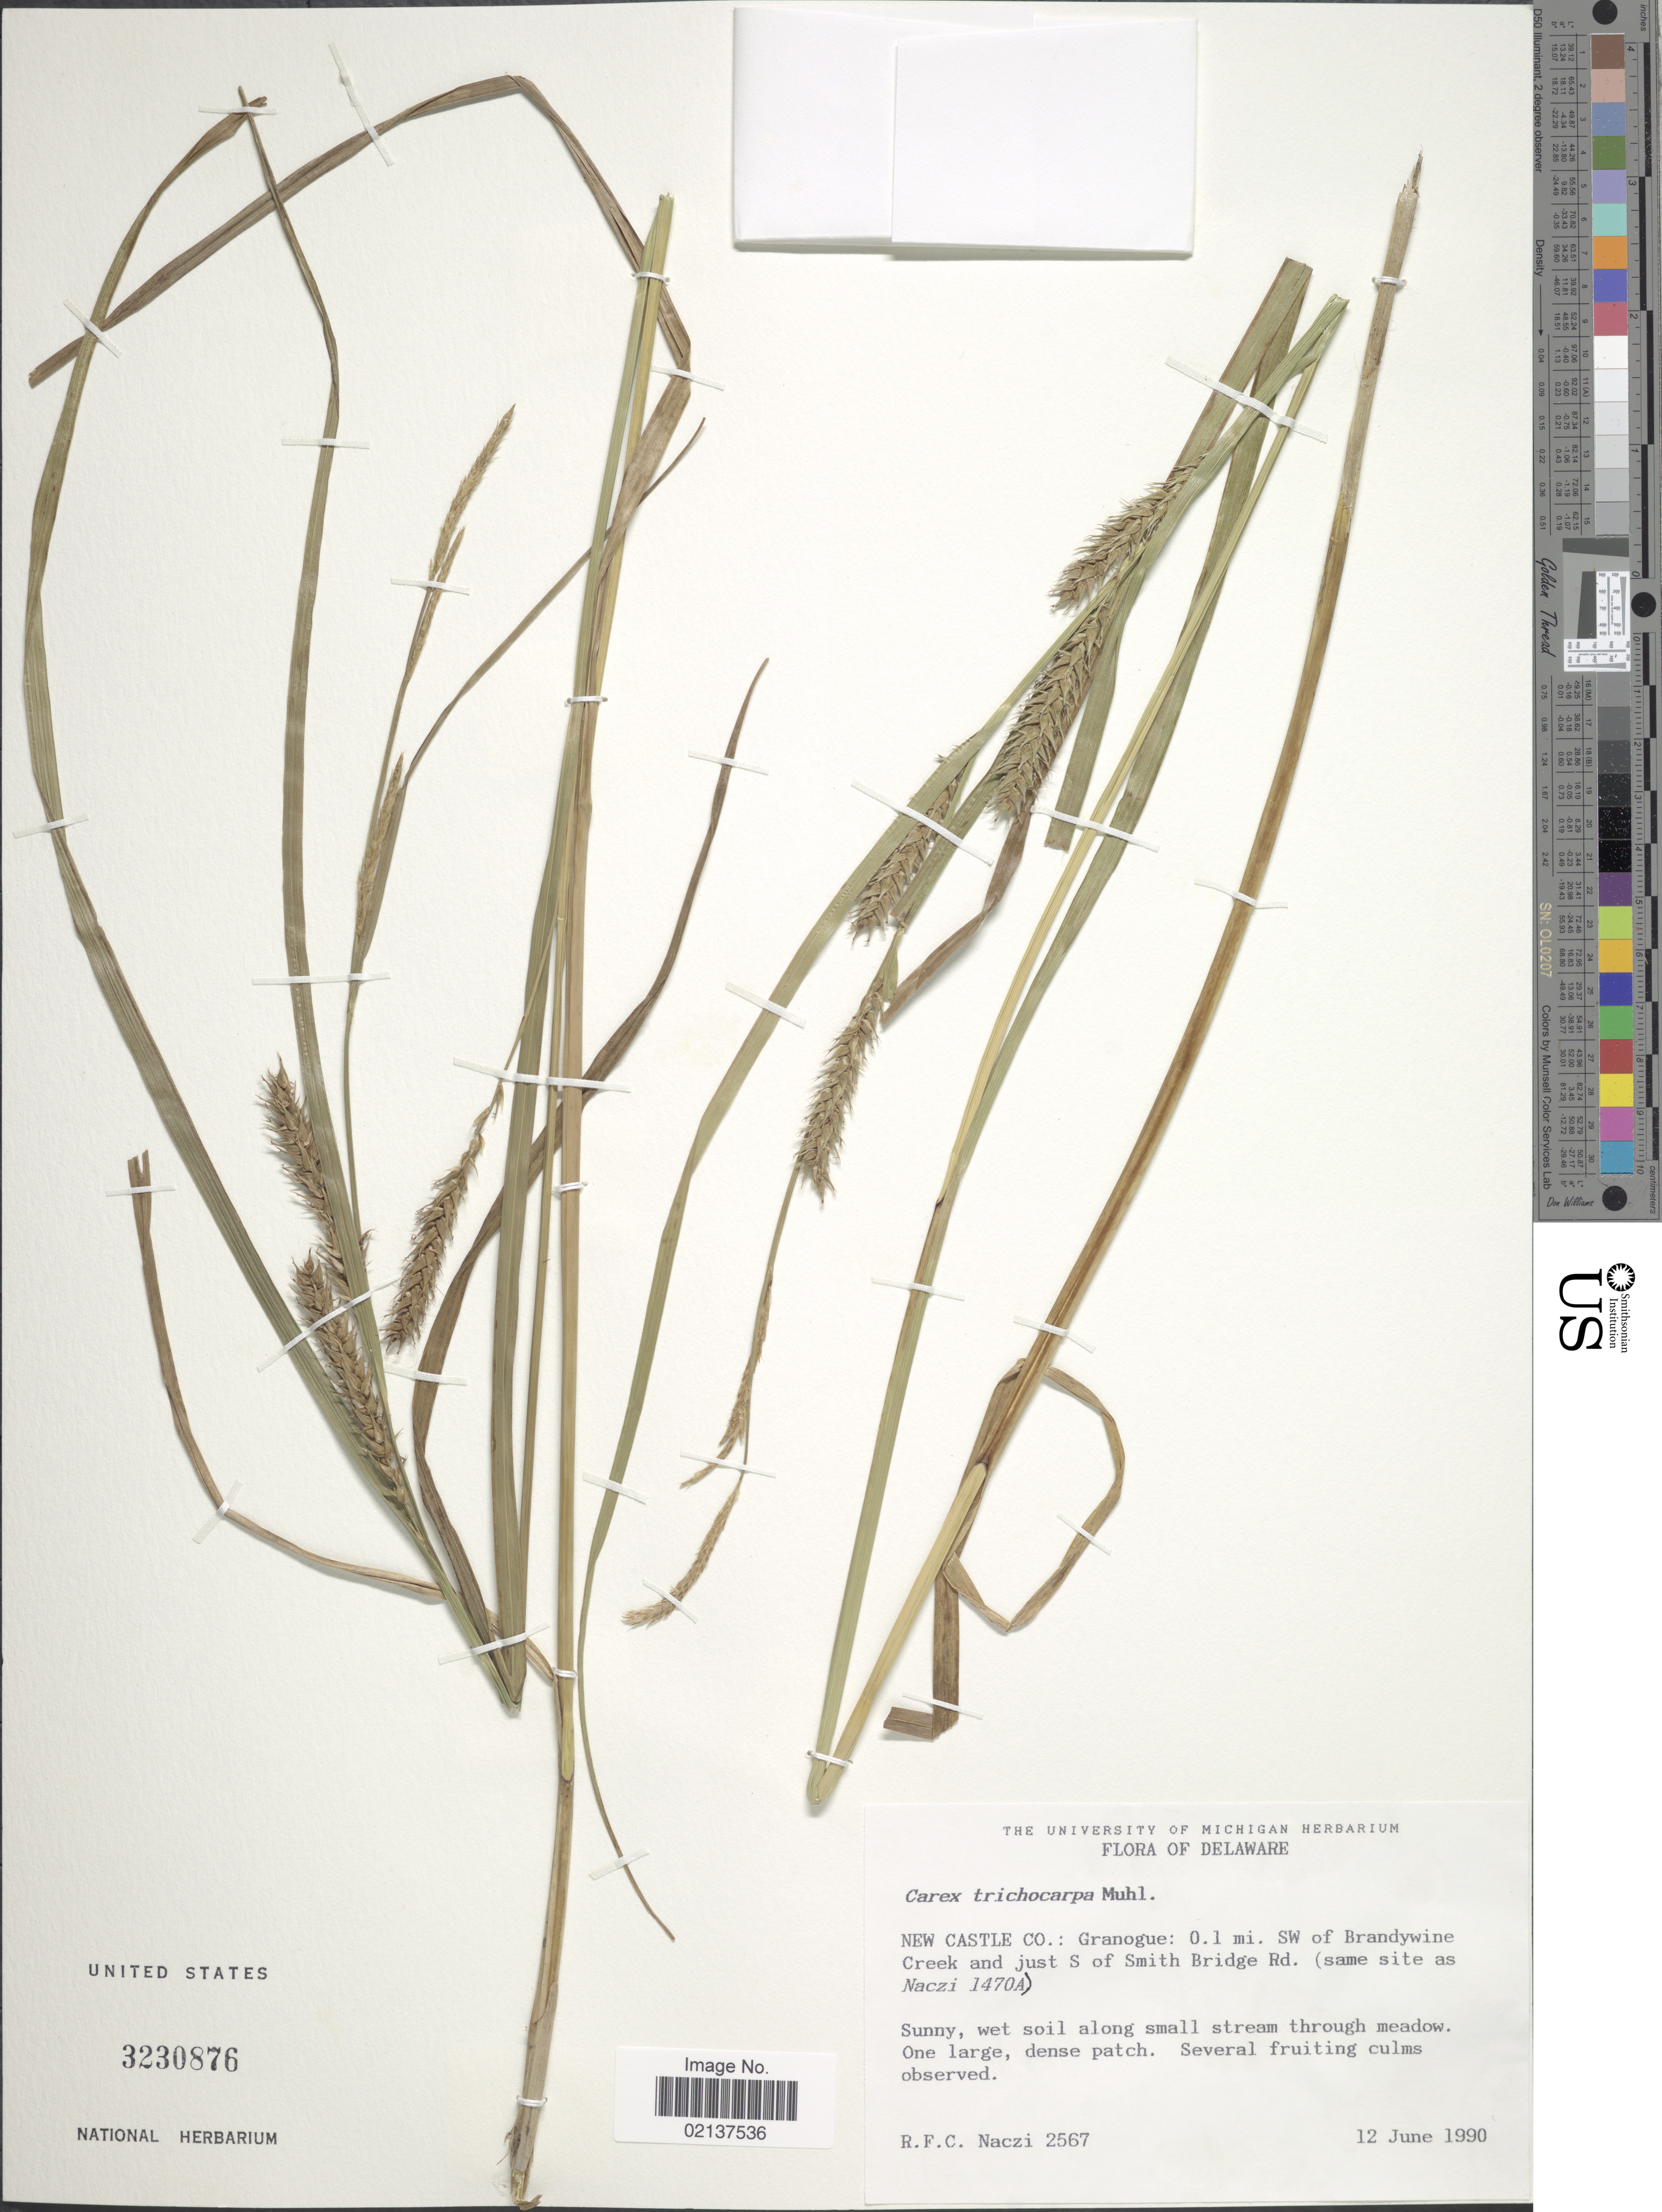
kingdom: Plantae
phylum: Tracheophyta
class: Liliopsida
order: Poales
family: Cyperaceae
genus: Carex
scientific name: Carex trichocarpa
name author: Muhl. ex Willd.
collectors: R. F. C. Naczi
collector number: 2567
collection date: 1990-06-12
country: United States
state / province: Delaware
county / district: New Castle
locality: New Castle Co, Granogue, 0.1 mi SW of Brandywine Creek and just S of Smith Bridge Rd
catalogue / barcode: US 3230876